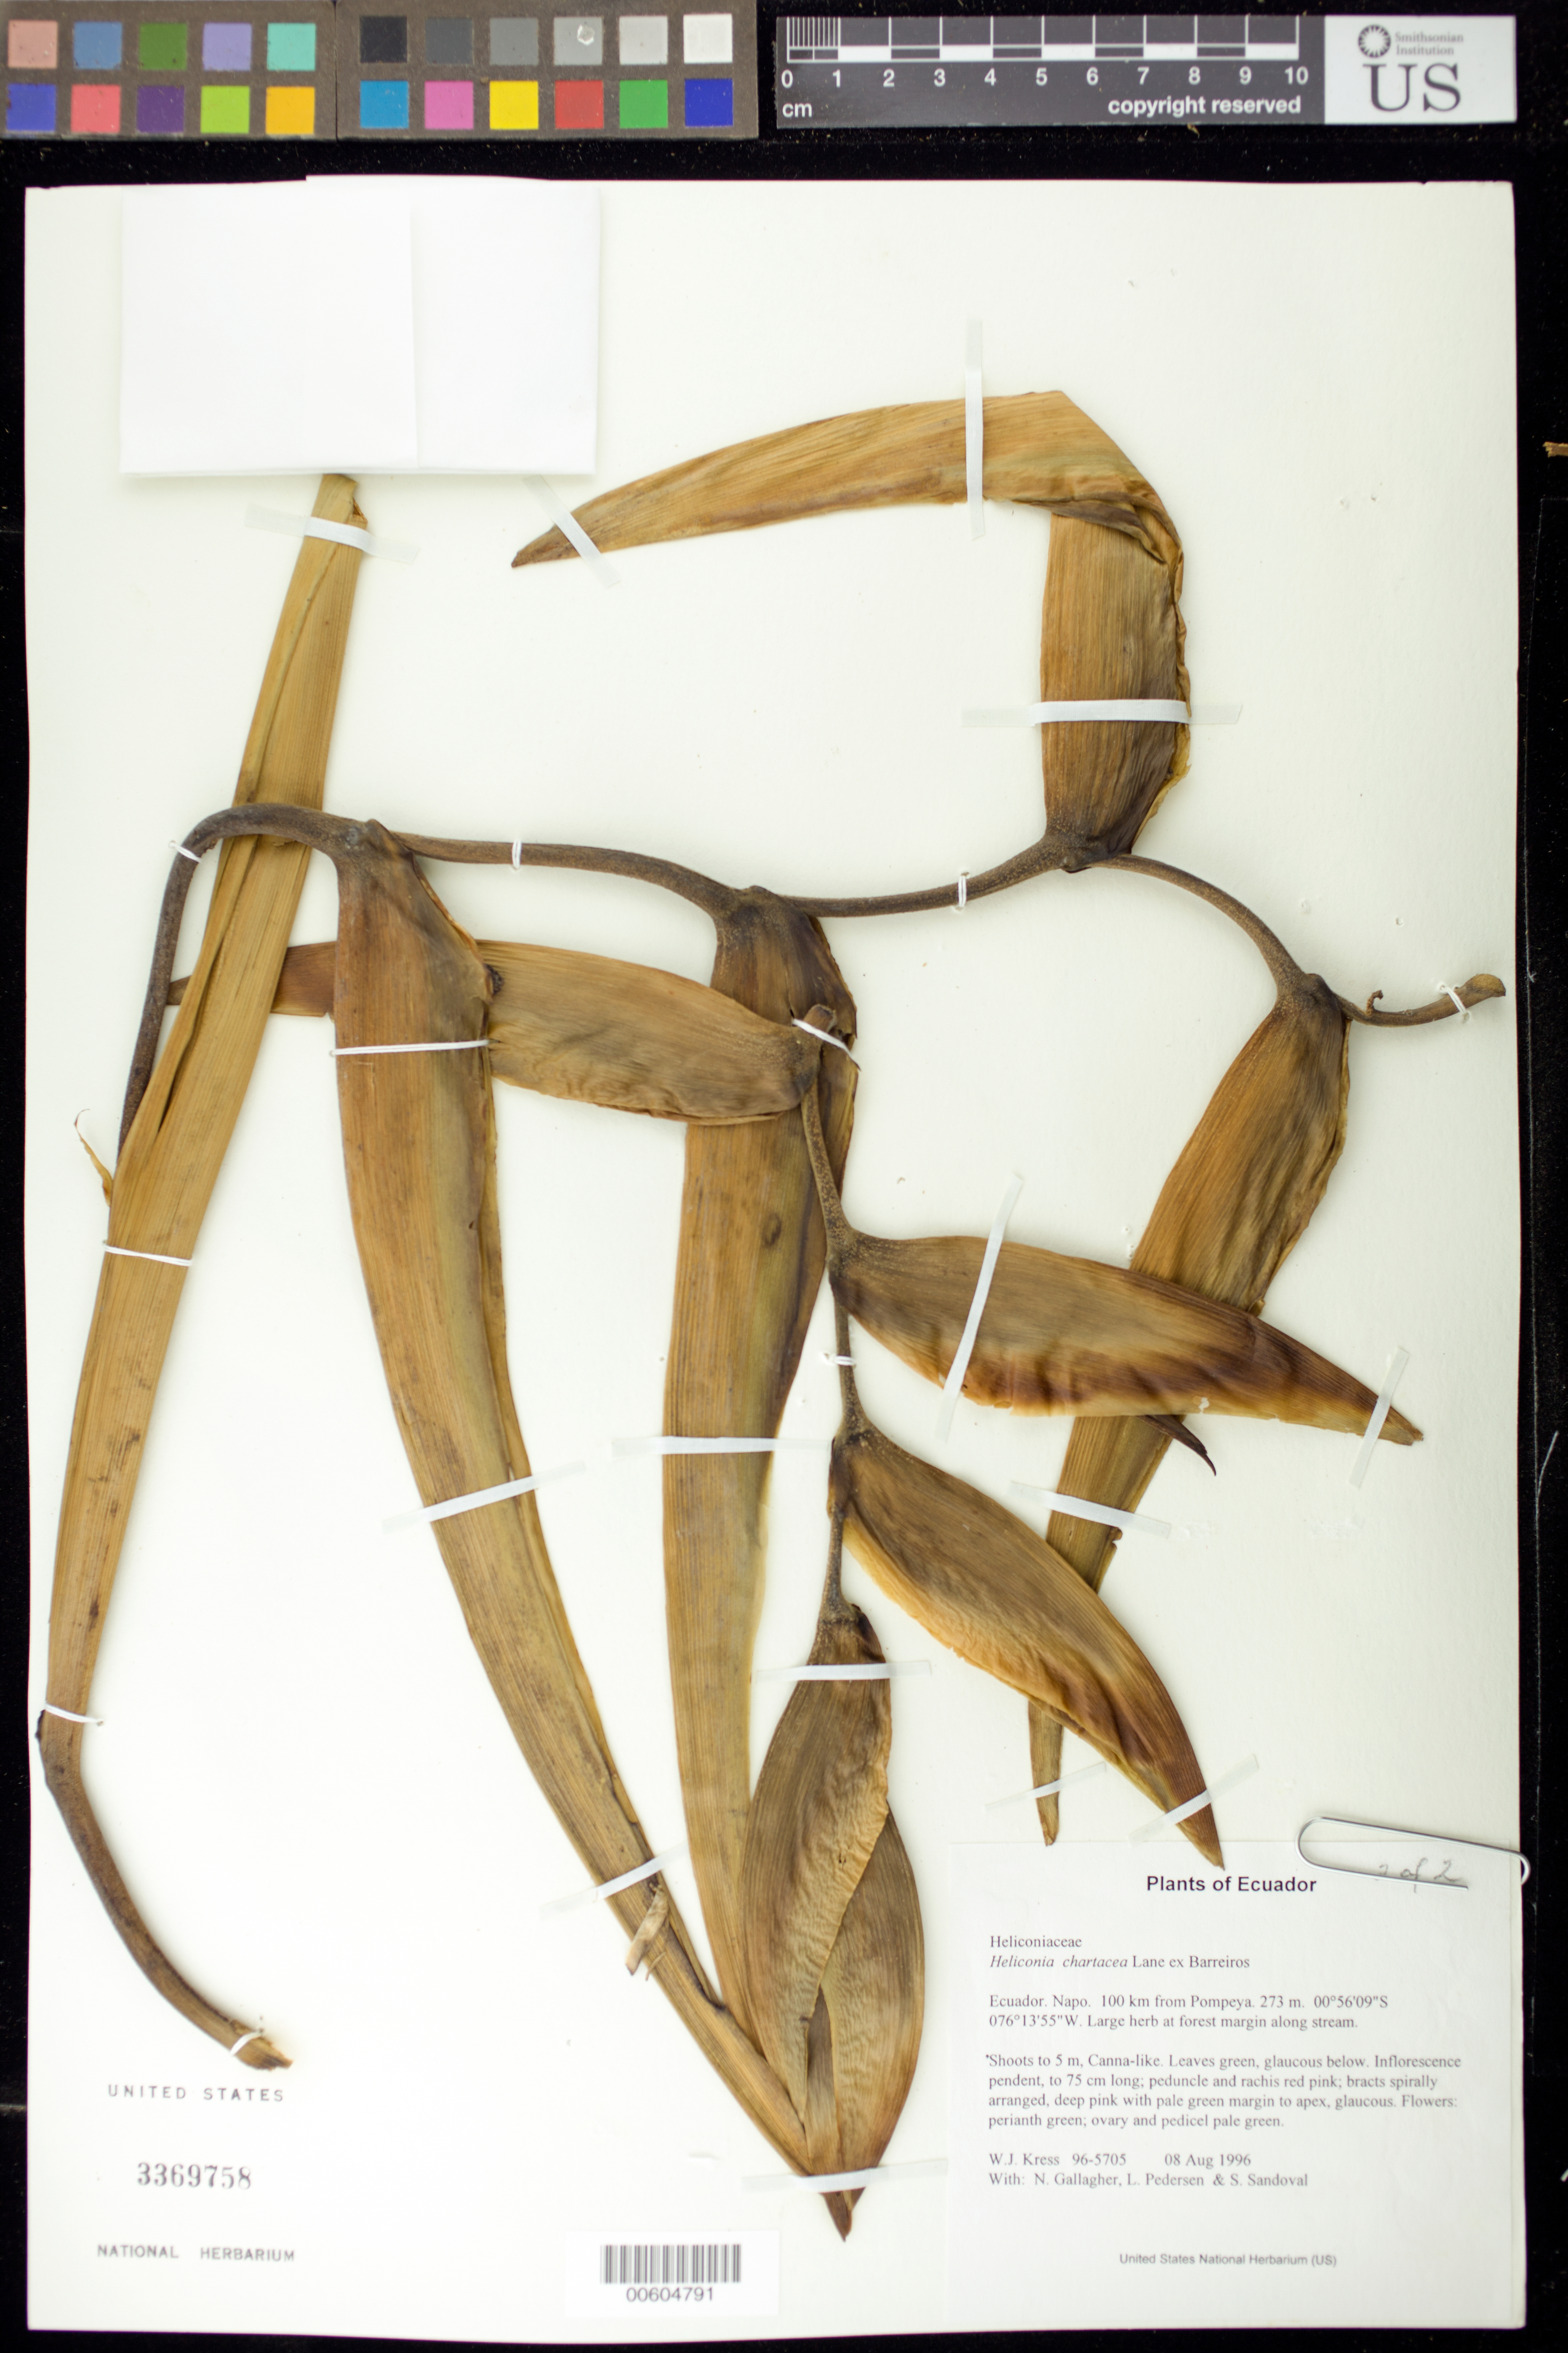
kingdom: Plantae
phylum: Tracheophyta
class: Liliopsida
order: Zingiberales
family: Heliconiaceae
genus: Heliconia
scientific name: Heliconia chartacea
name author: Lane ex Barreiros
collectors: W. J. Kress, N. L. Gallagher, L. Pedersen & S. Sandoval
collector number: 96-5705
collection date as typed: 08 Aug 1996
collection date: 1996-08-08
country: Ecuador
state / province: Napo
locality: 100 km from Pompeya.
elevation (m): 273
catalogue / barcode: US 3369758